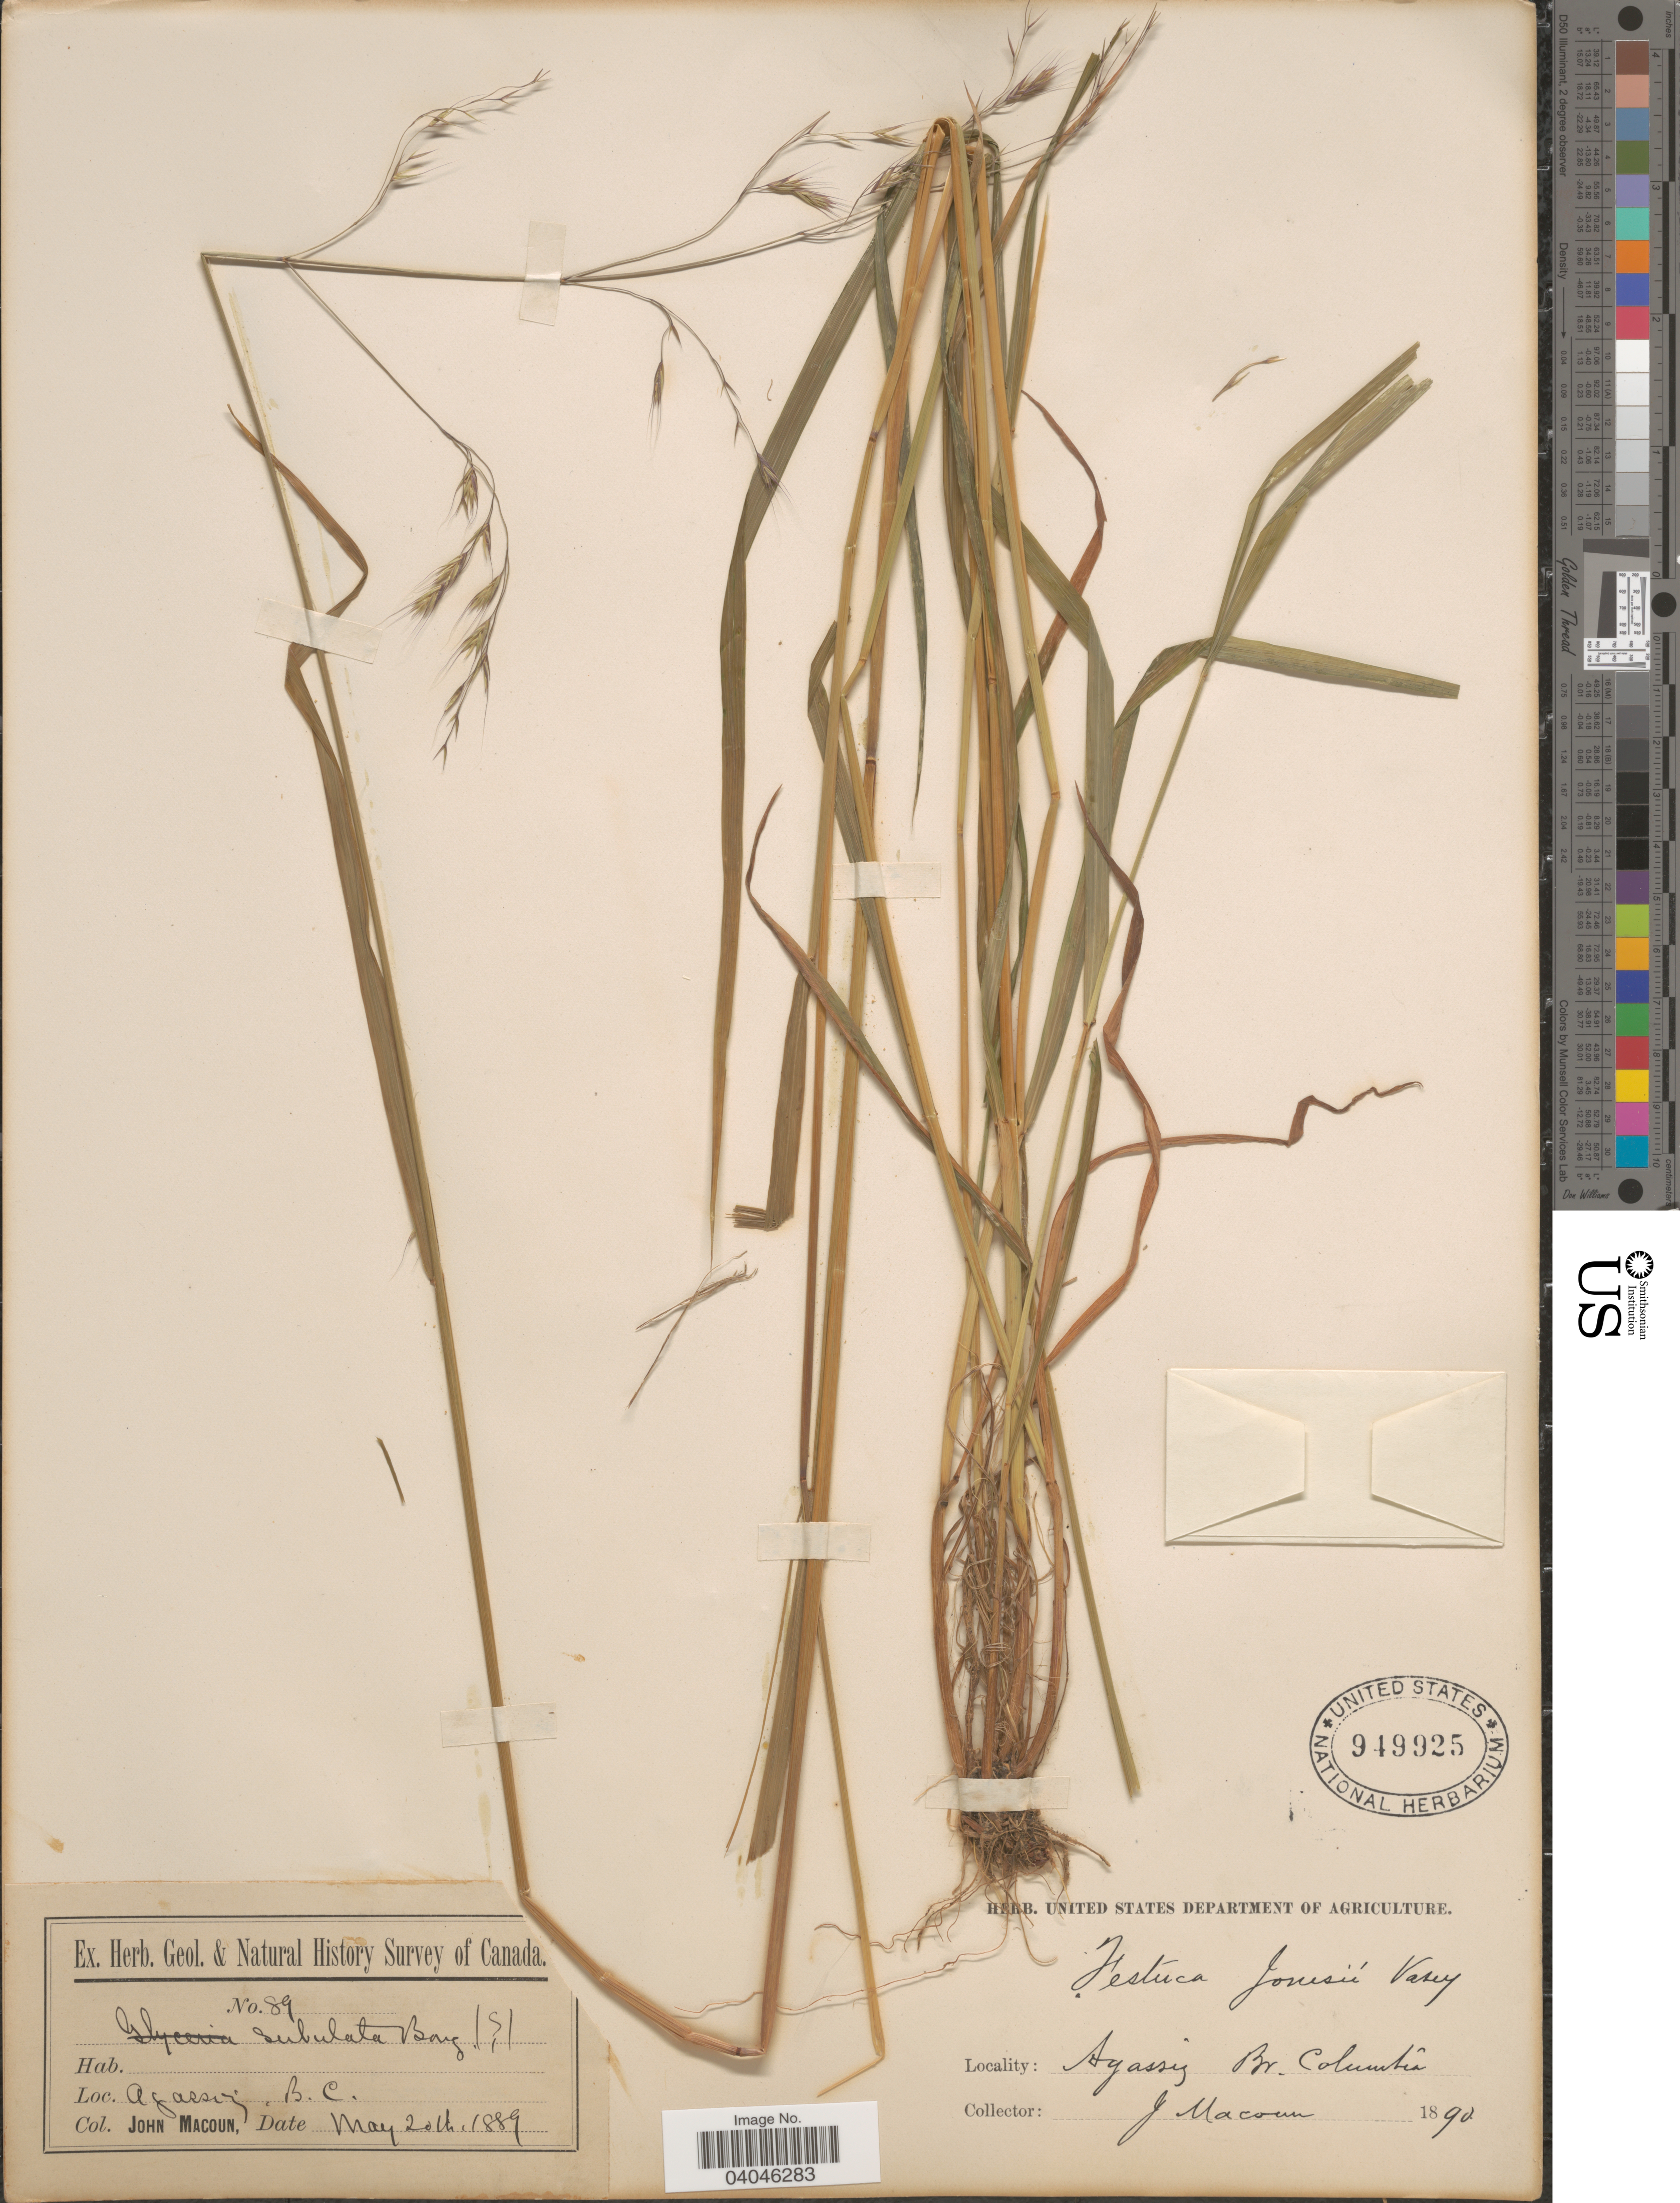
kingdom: Plantae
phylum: Tracheophyta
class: Liliopsida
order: Poales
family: Poaceae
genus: Festuca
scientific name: Festuca subulata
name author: Trin.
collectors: J. Macoun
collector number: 89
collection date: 1889-05-20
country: Canada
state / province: British Columbia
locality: Agassiz.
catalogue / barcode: US 949925